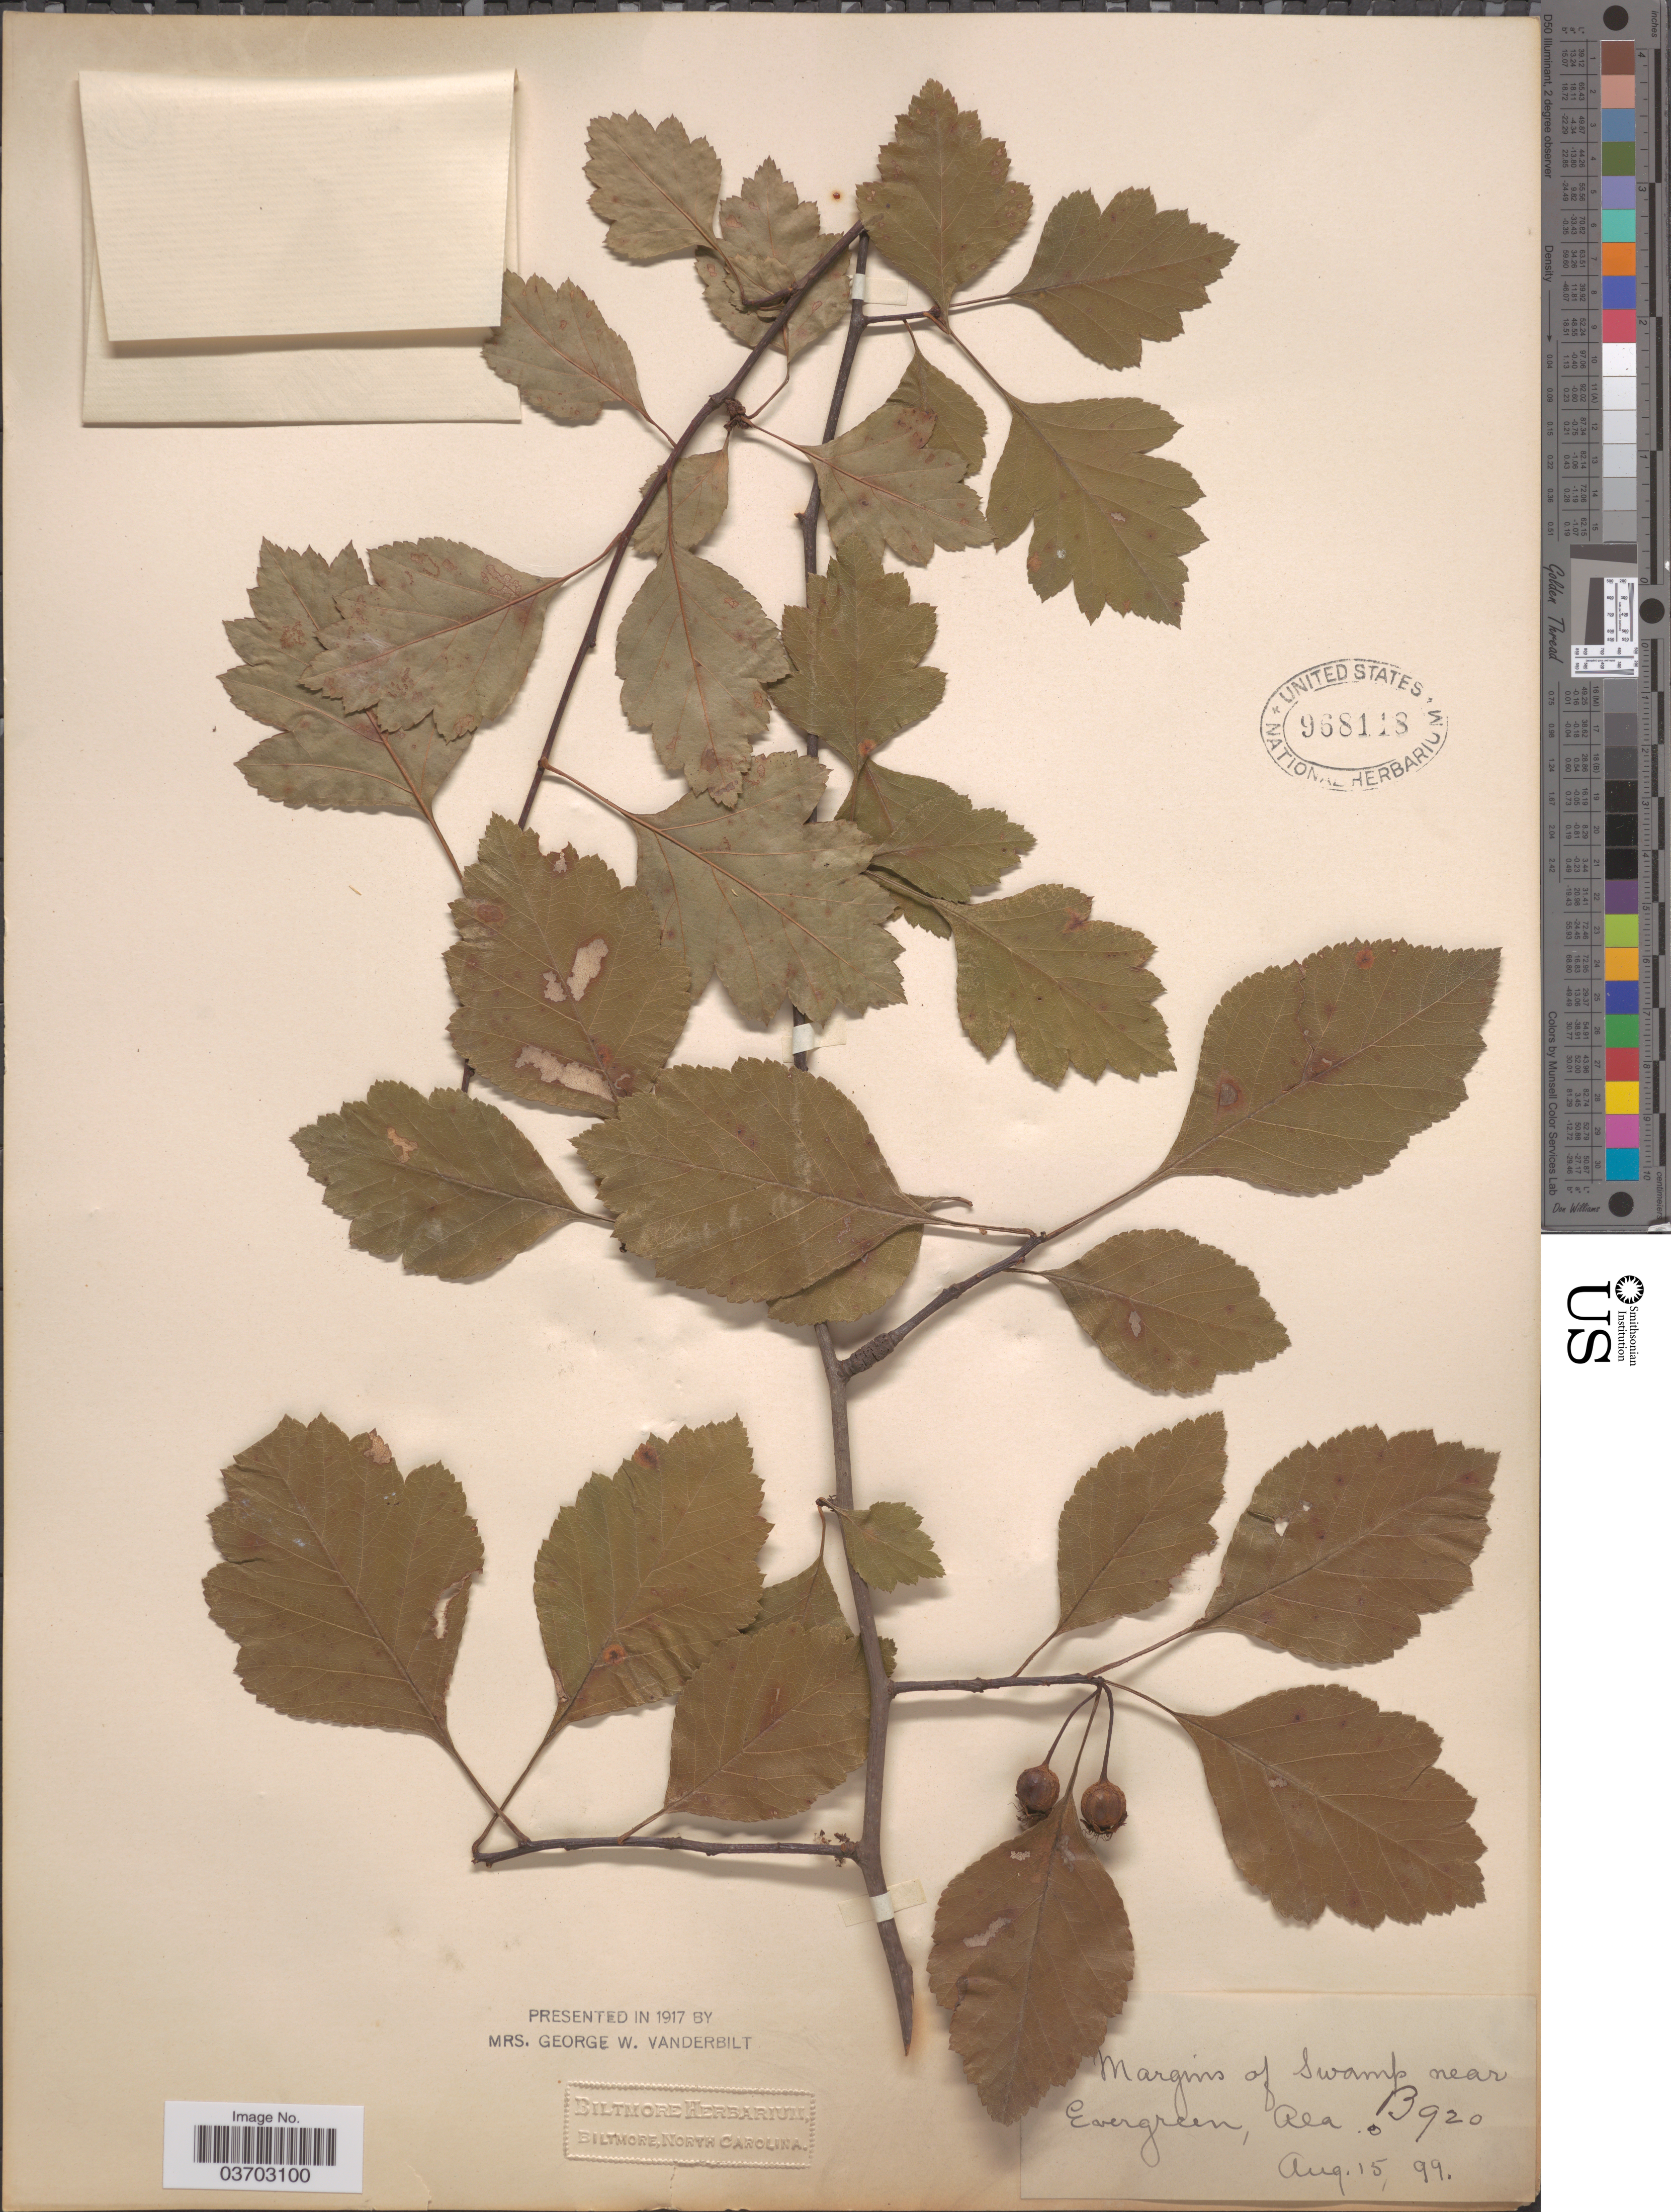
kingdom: Plantae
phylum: Tracheophyta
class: Magnoliopsida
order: Rosales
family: Rosaceae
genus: Crataegus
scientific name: Crataegus sp.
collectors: ex herb. Biltmore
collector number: B920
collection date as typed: Transcribed d/m/y: 15/8/99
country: United States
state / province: Alabama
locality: Margins of Swamp near Evergreen.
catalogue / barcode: US 968118